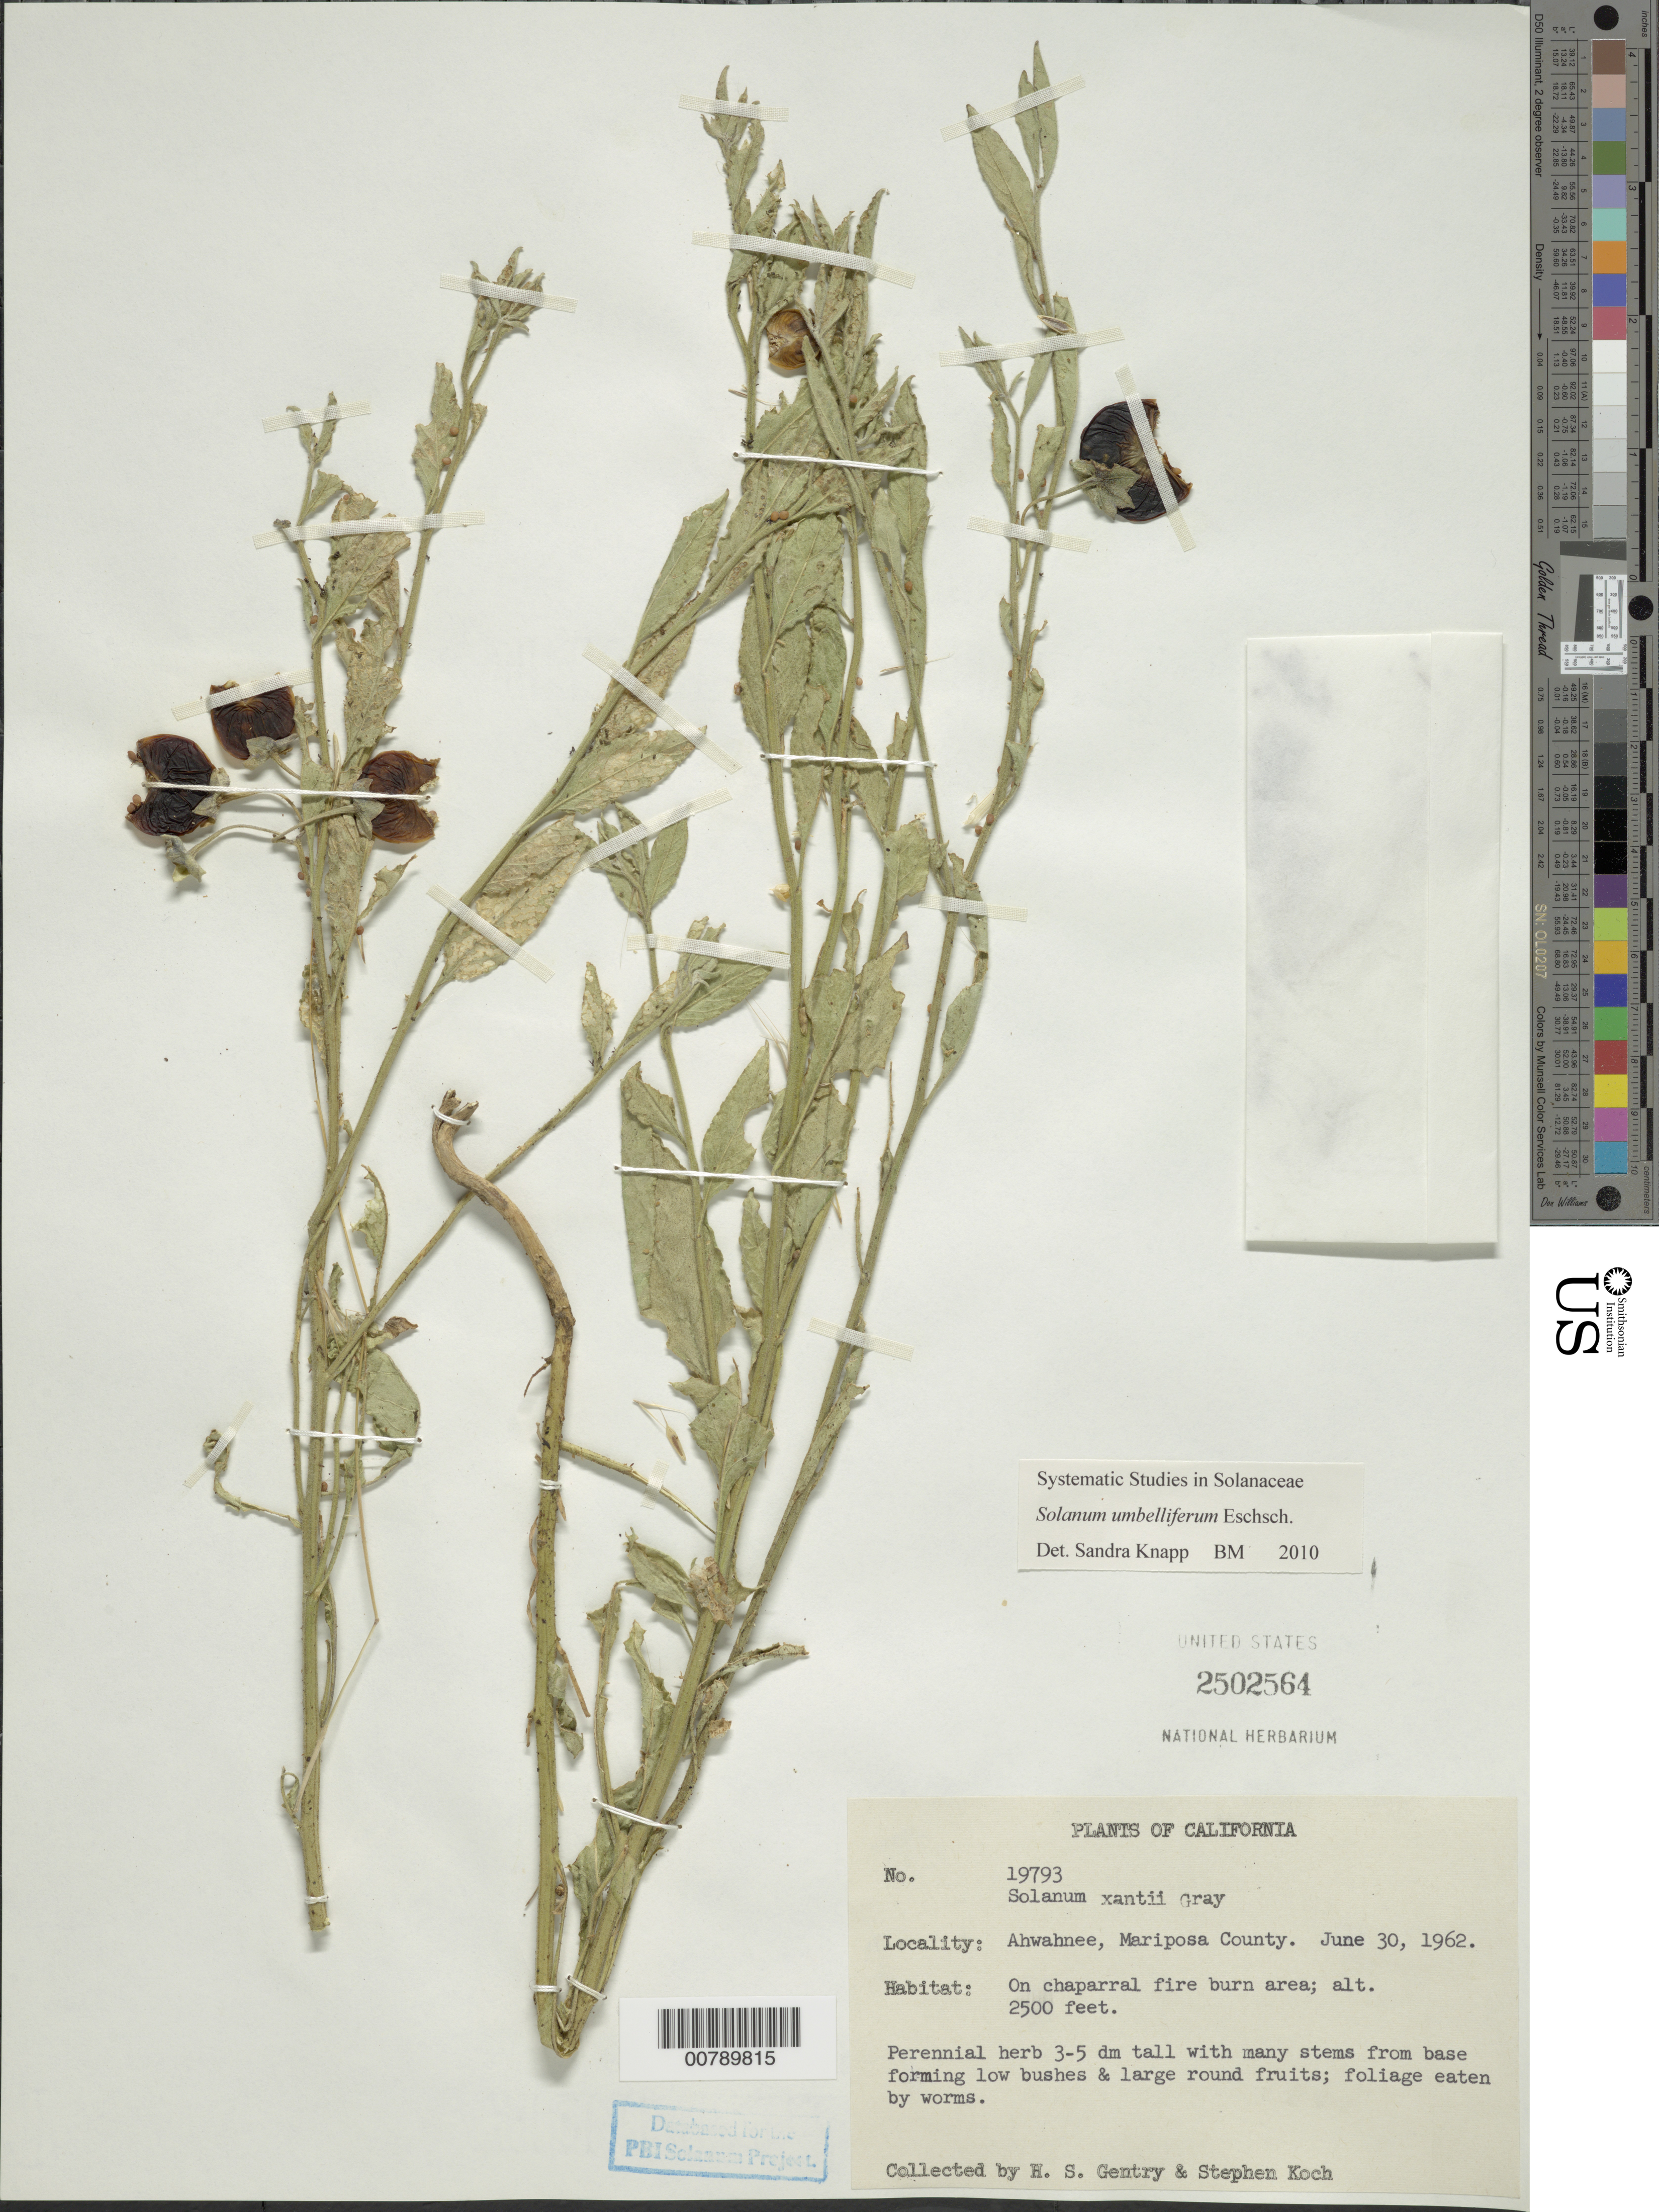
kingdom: Plantae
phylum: Tracheophyta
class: Magnoliopsida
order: Solanales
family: Solanaceae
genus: Solanum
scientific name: Solanum umbelliferum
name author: Eschsch.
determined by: Knapp, S. D.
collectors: H. S. Gentry & S. Koch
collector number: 19793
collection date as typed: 30 Jun 1962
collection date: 1962-06-30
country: United States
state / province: California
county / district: Mariposa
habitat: on chaparral fire burn area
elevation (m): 762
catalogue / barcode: US 2502564